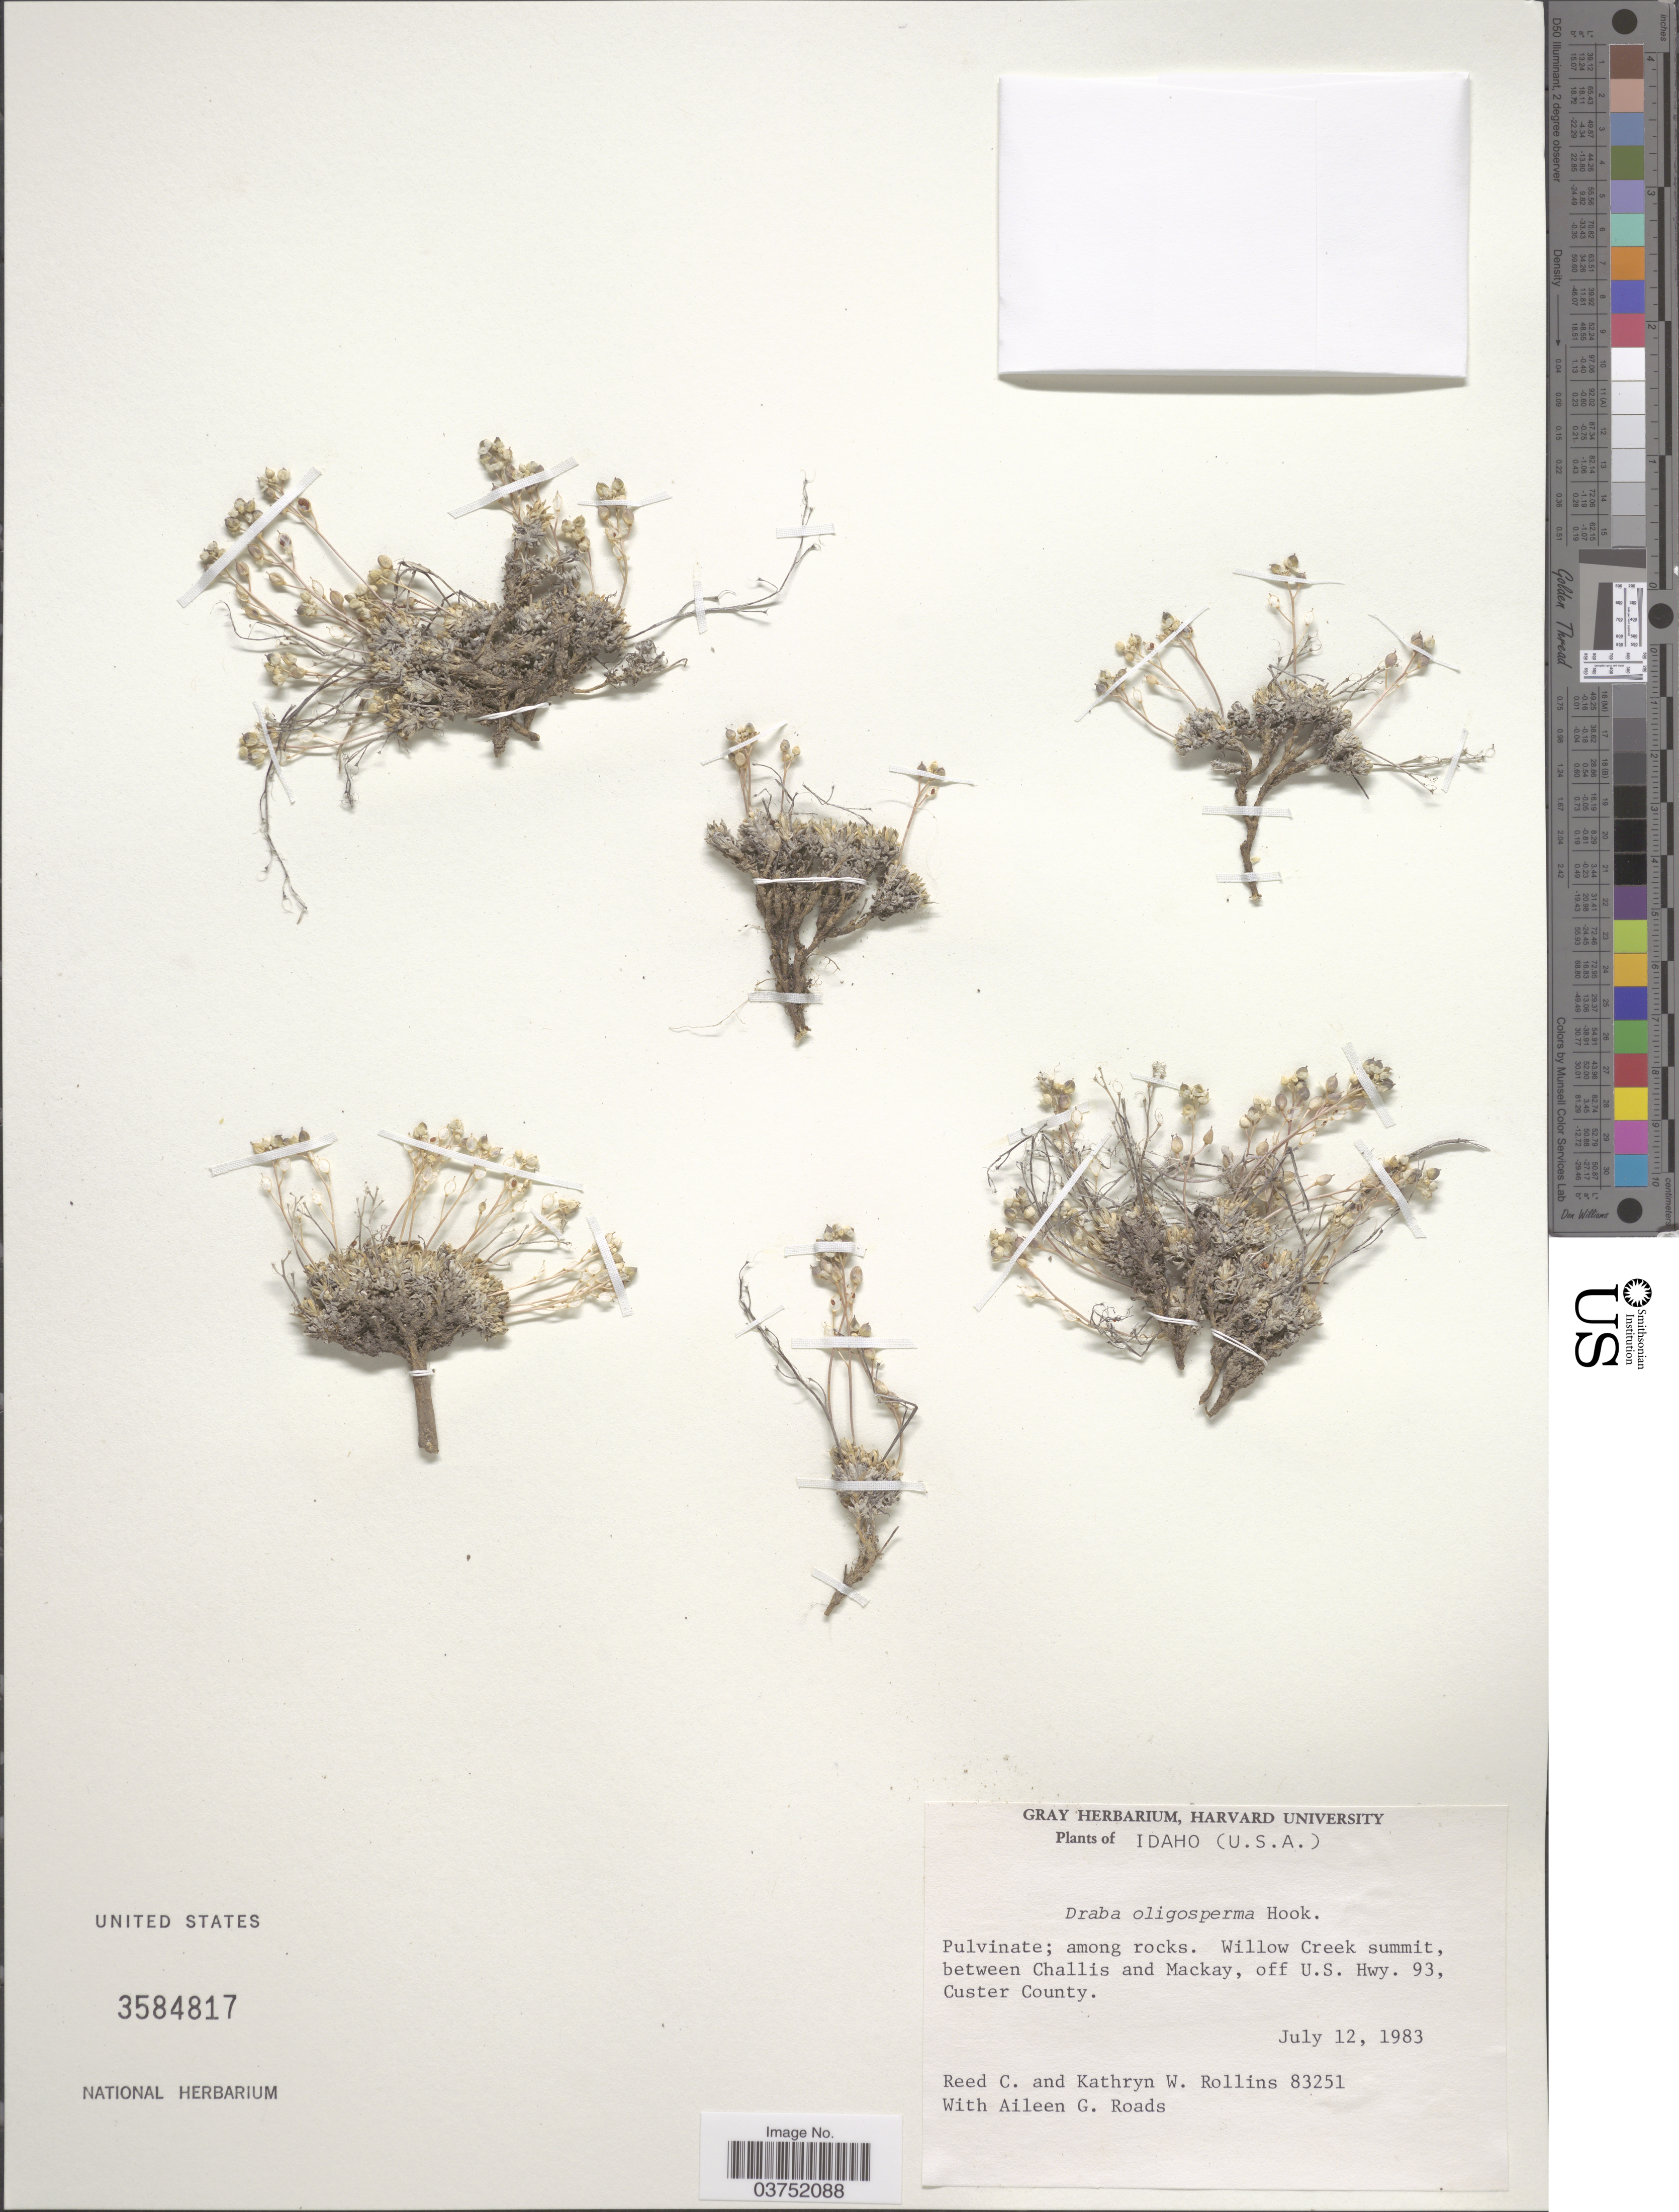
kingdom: Plantae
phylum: Tracheophyta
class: Magnoliopsida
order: Brassicales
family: Brassicaceae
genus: Draba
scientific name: Draba oligosperma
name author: Hook.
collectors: R. C. Rollins, K. W. Rollins & A. Roads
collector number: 83251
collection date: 1983-07-12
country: United States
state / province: Idaho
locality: Willow Creek summit, between Challis and Mackay, off U.S. Hwy. 93, Custer County.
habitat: among rocks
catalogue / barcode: US 3584817